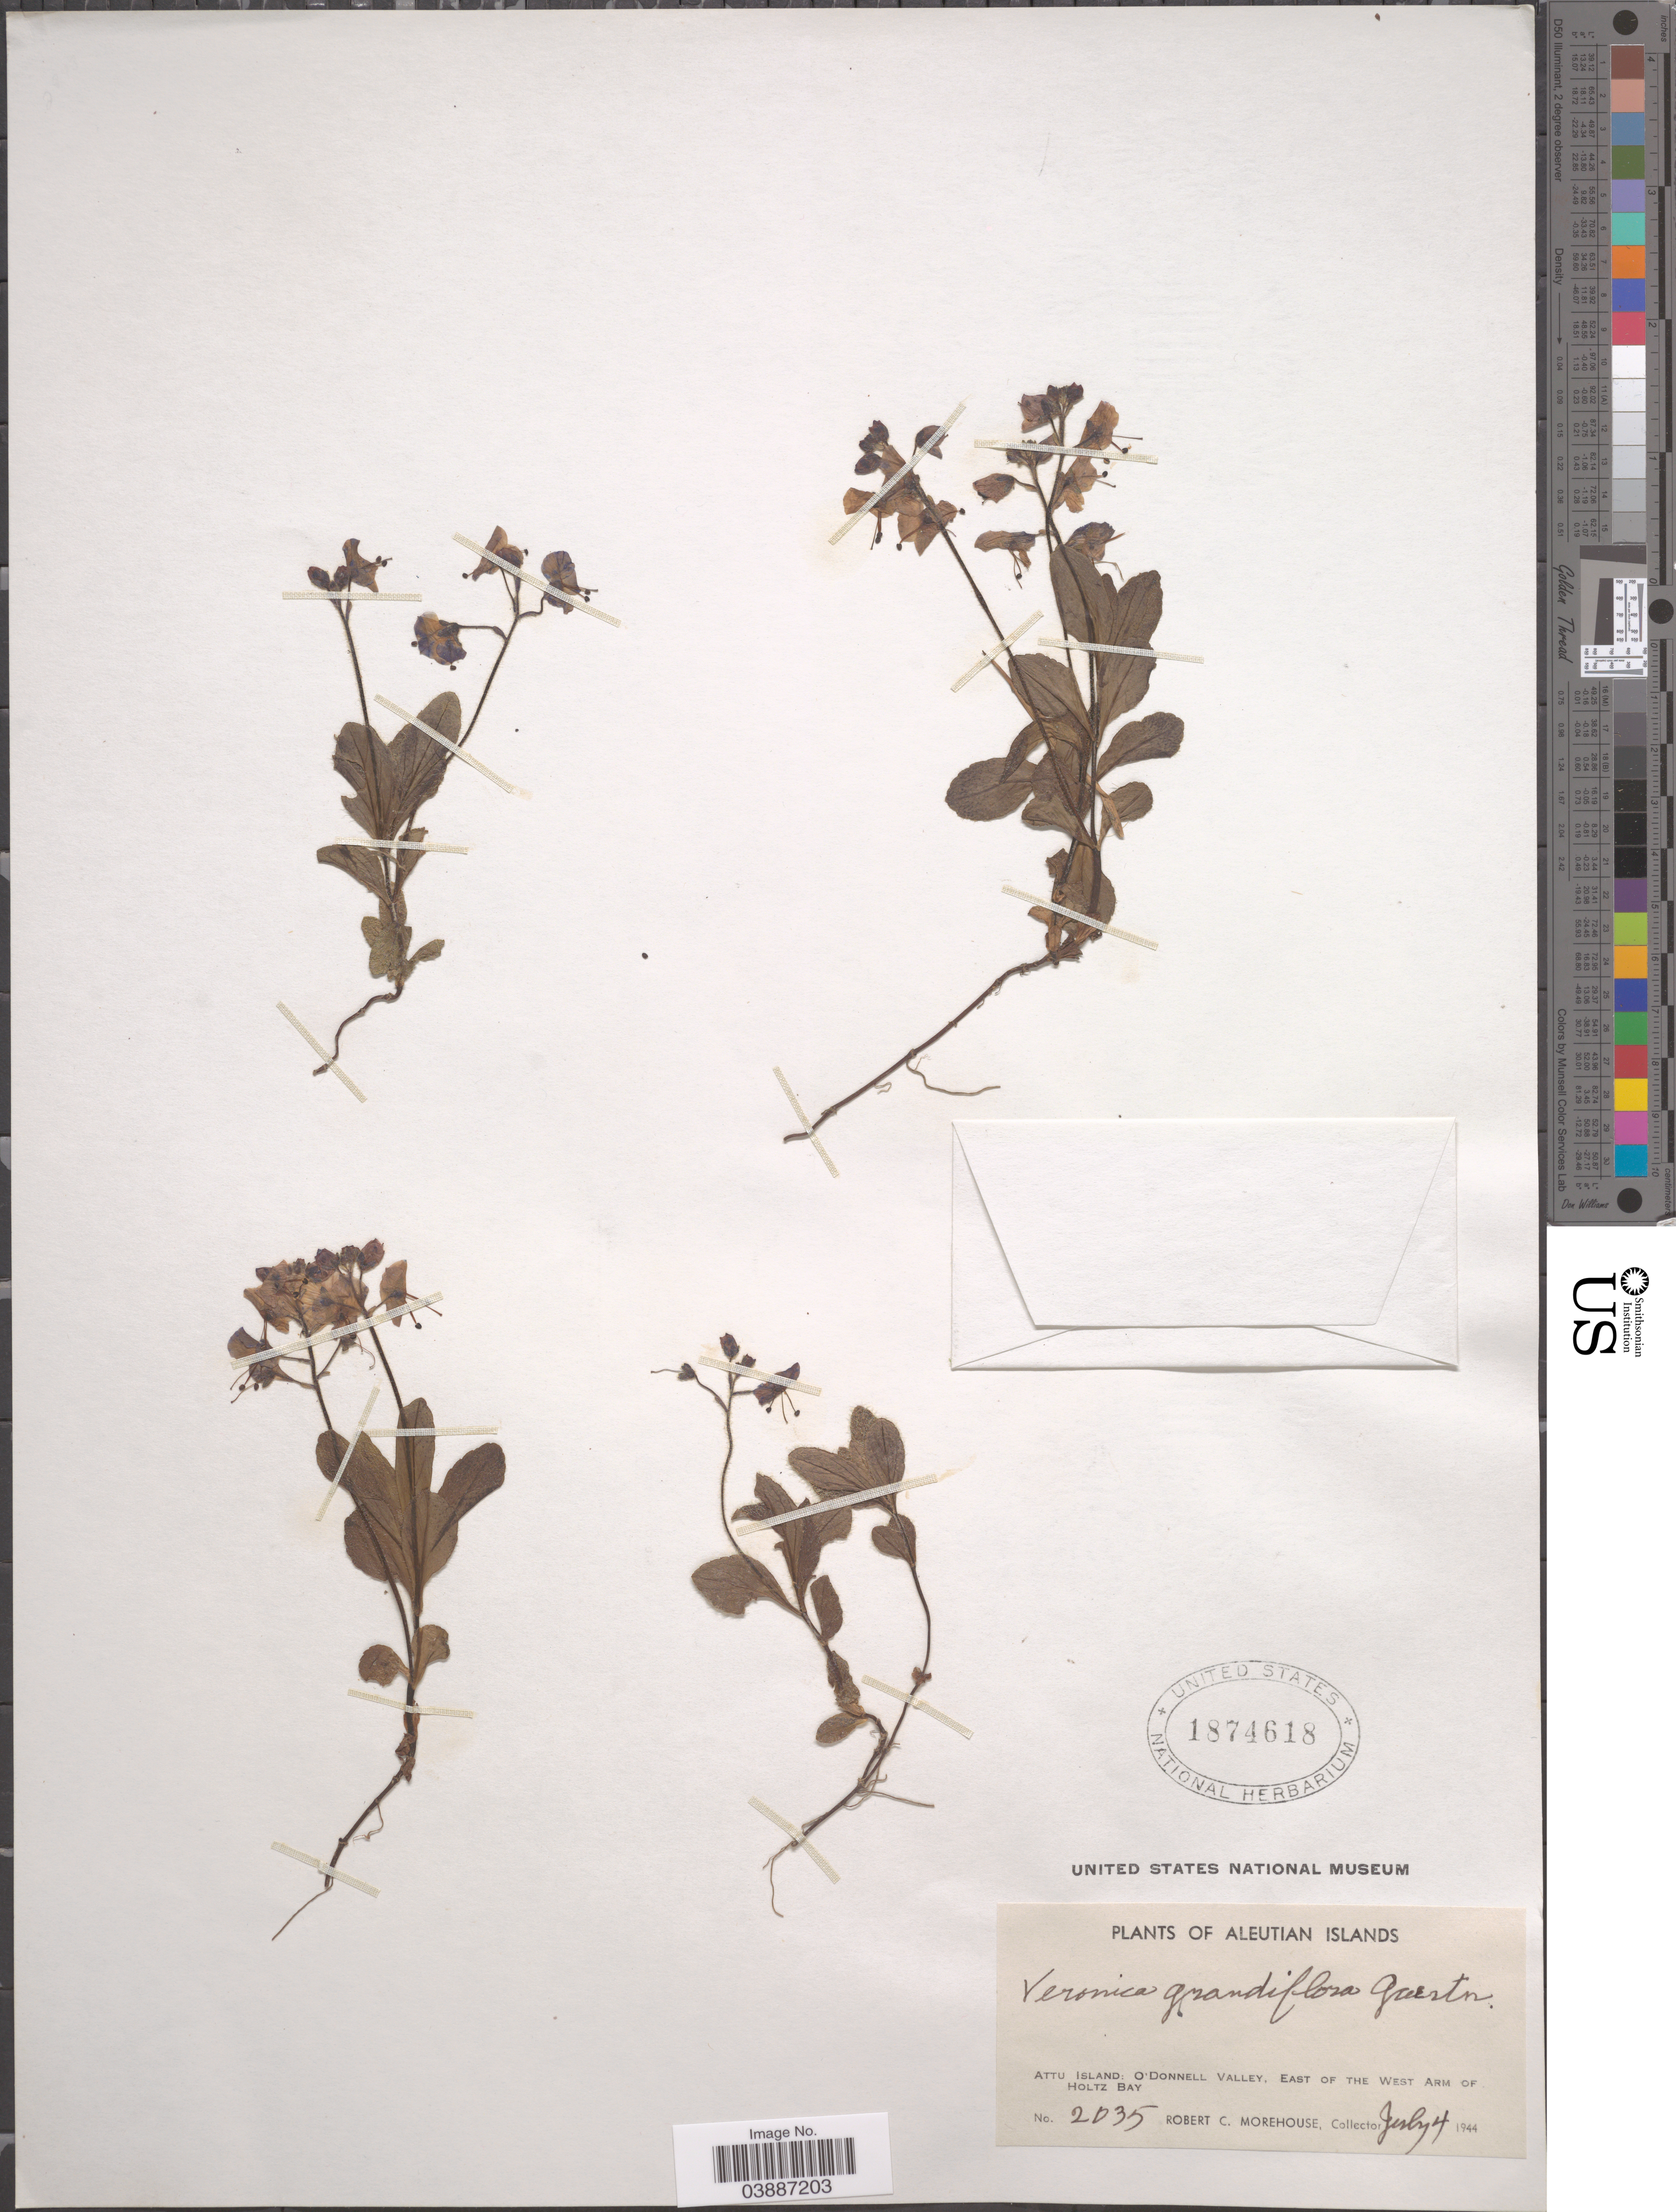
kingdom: Plantae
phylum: Tracheophyta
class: Magnoliopsida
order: Lamiales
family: Plantaginaceae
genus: Veronica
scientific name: Veronica grandiflora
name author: Gaertn.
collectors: R. Morehouse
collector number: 2035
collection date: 1944-07-04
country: United States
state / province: Alaska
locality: Aleutian Islands. Attu Island: O'Donnell Valley, east of the West Arm of Holtz Bay.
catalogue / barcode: US 1874618